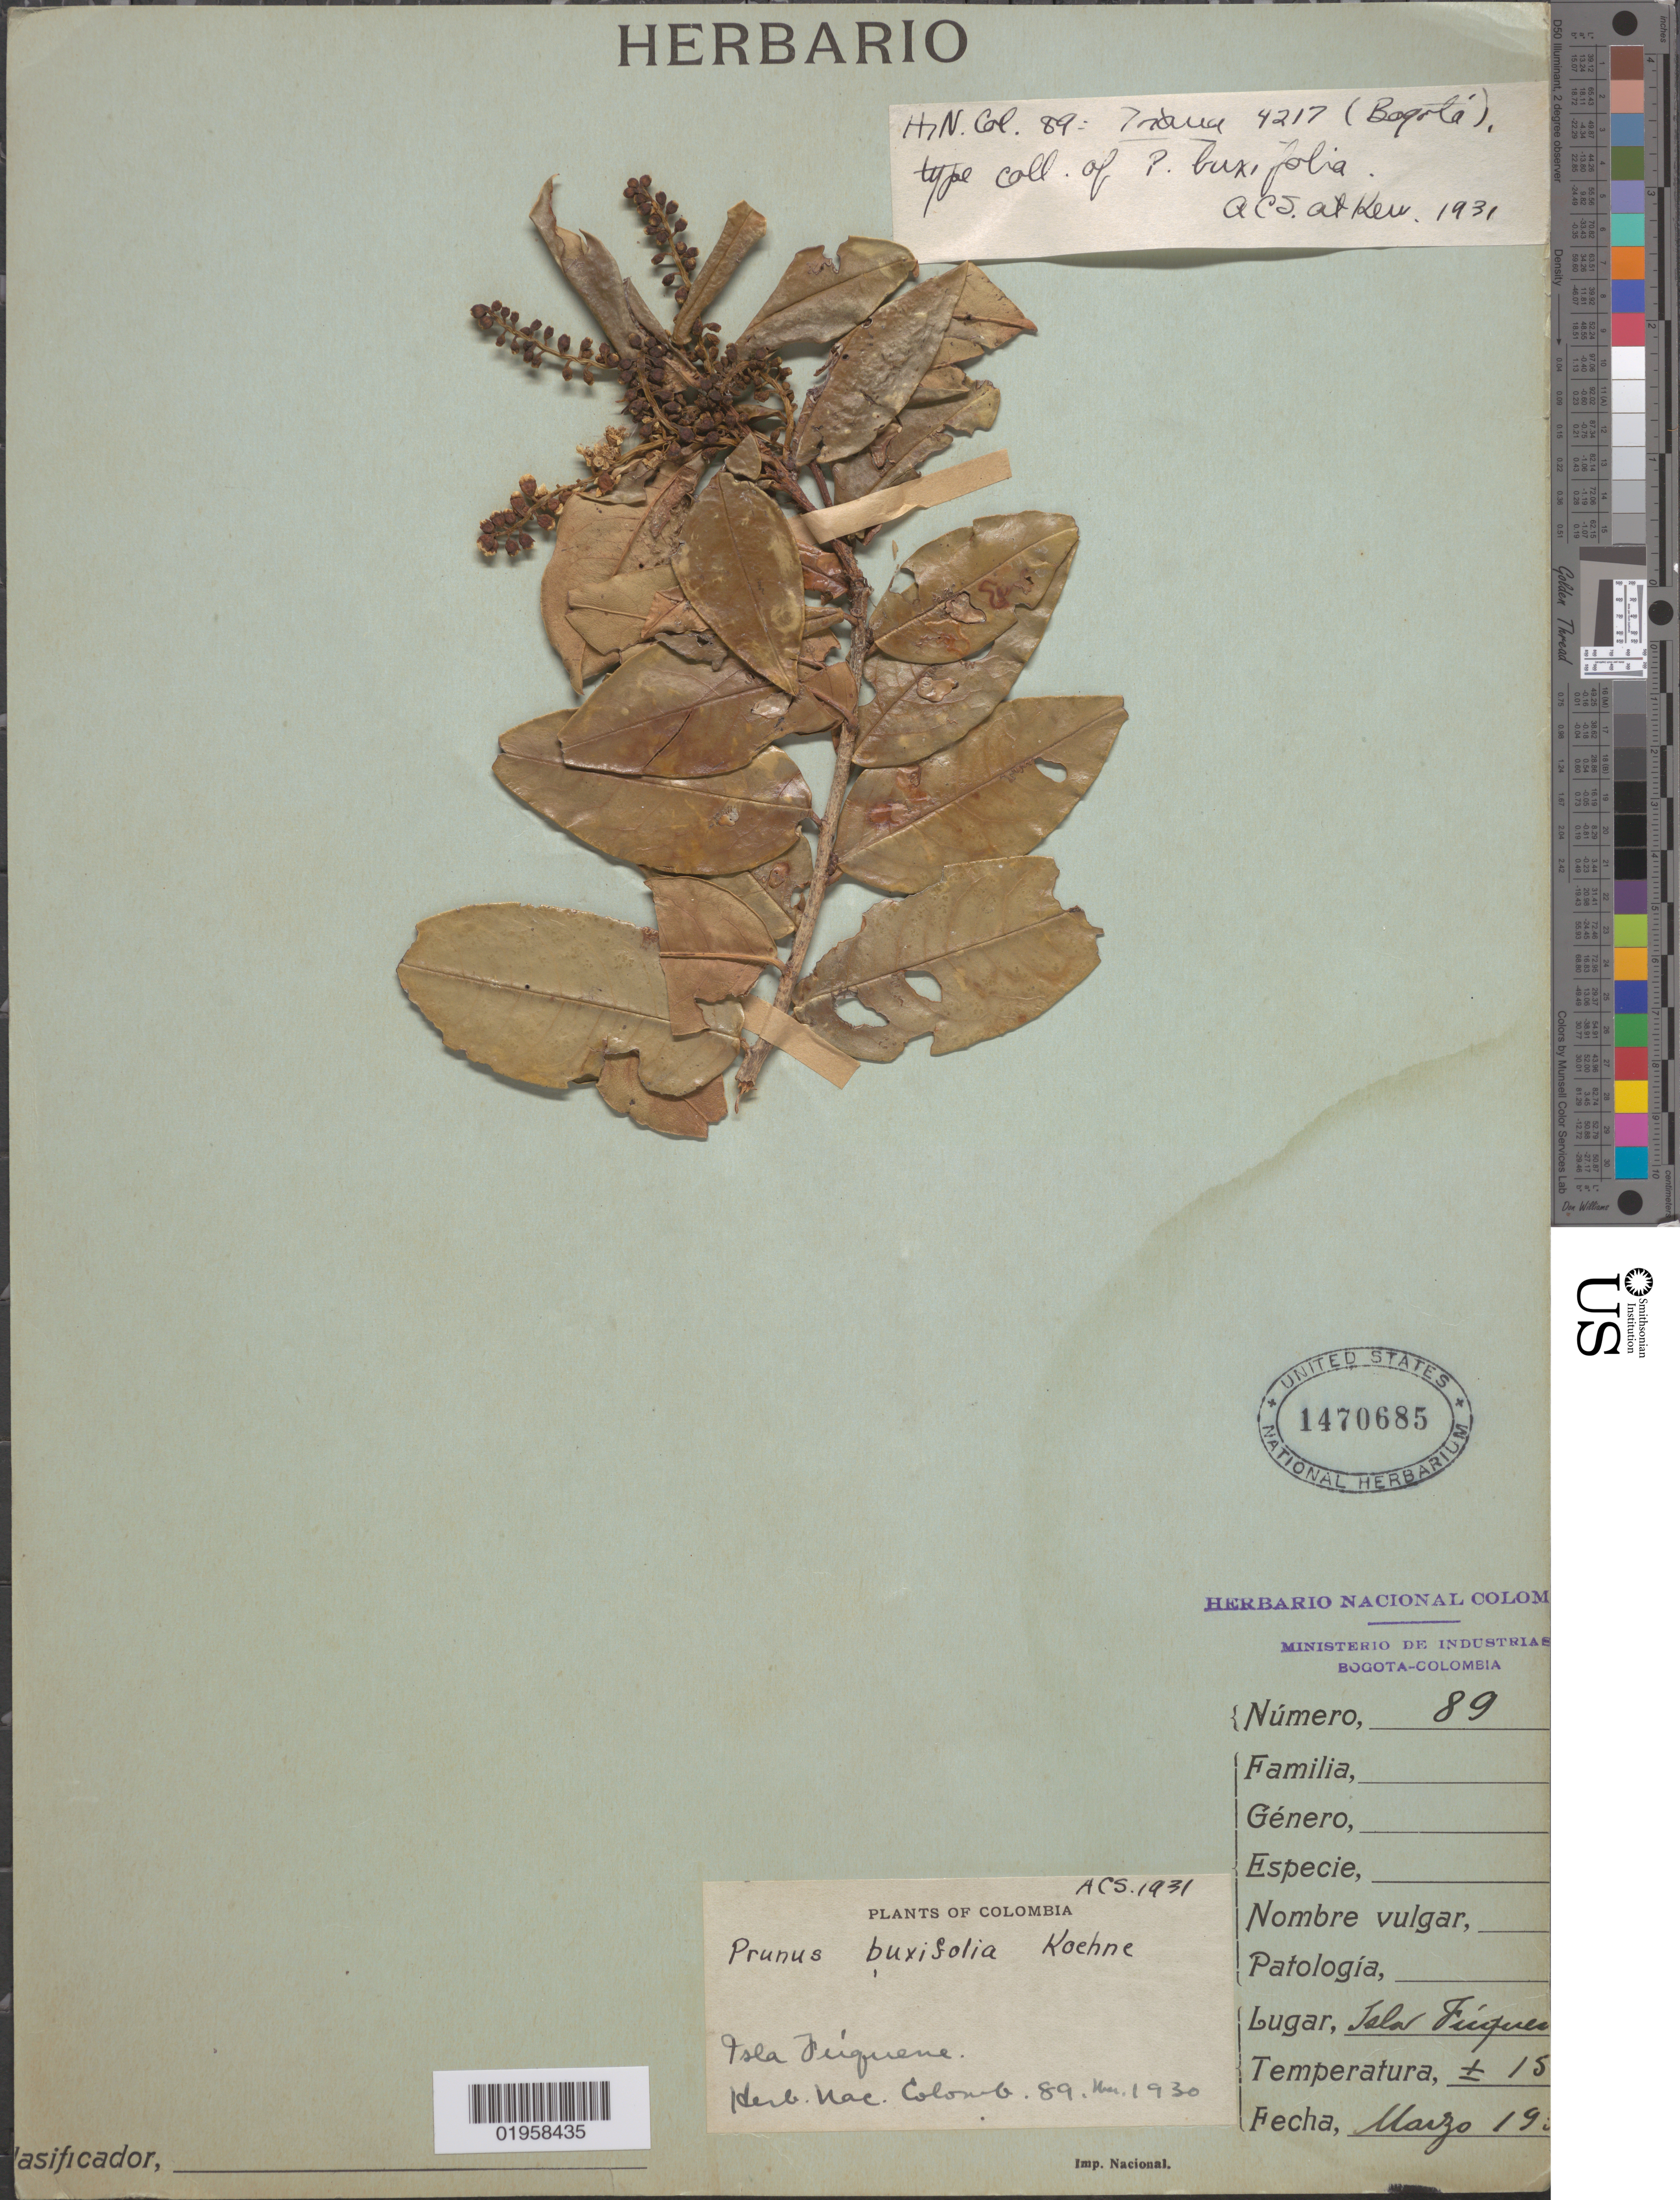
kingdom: Plantae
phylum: Tracheophyta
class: Magnoliopsida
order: Rosales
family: Rosaceae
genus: Prunus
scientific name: Prunus buxifolia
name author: Koehne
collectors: ex herb. Nac. Colomb.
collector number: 89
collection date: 1930-03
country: Colombia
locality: Isla Fuquene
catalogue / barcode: US 1470685